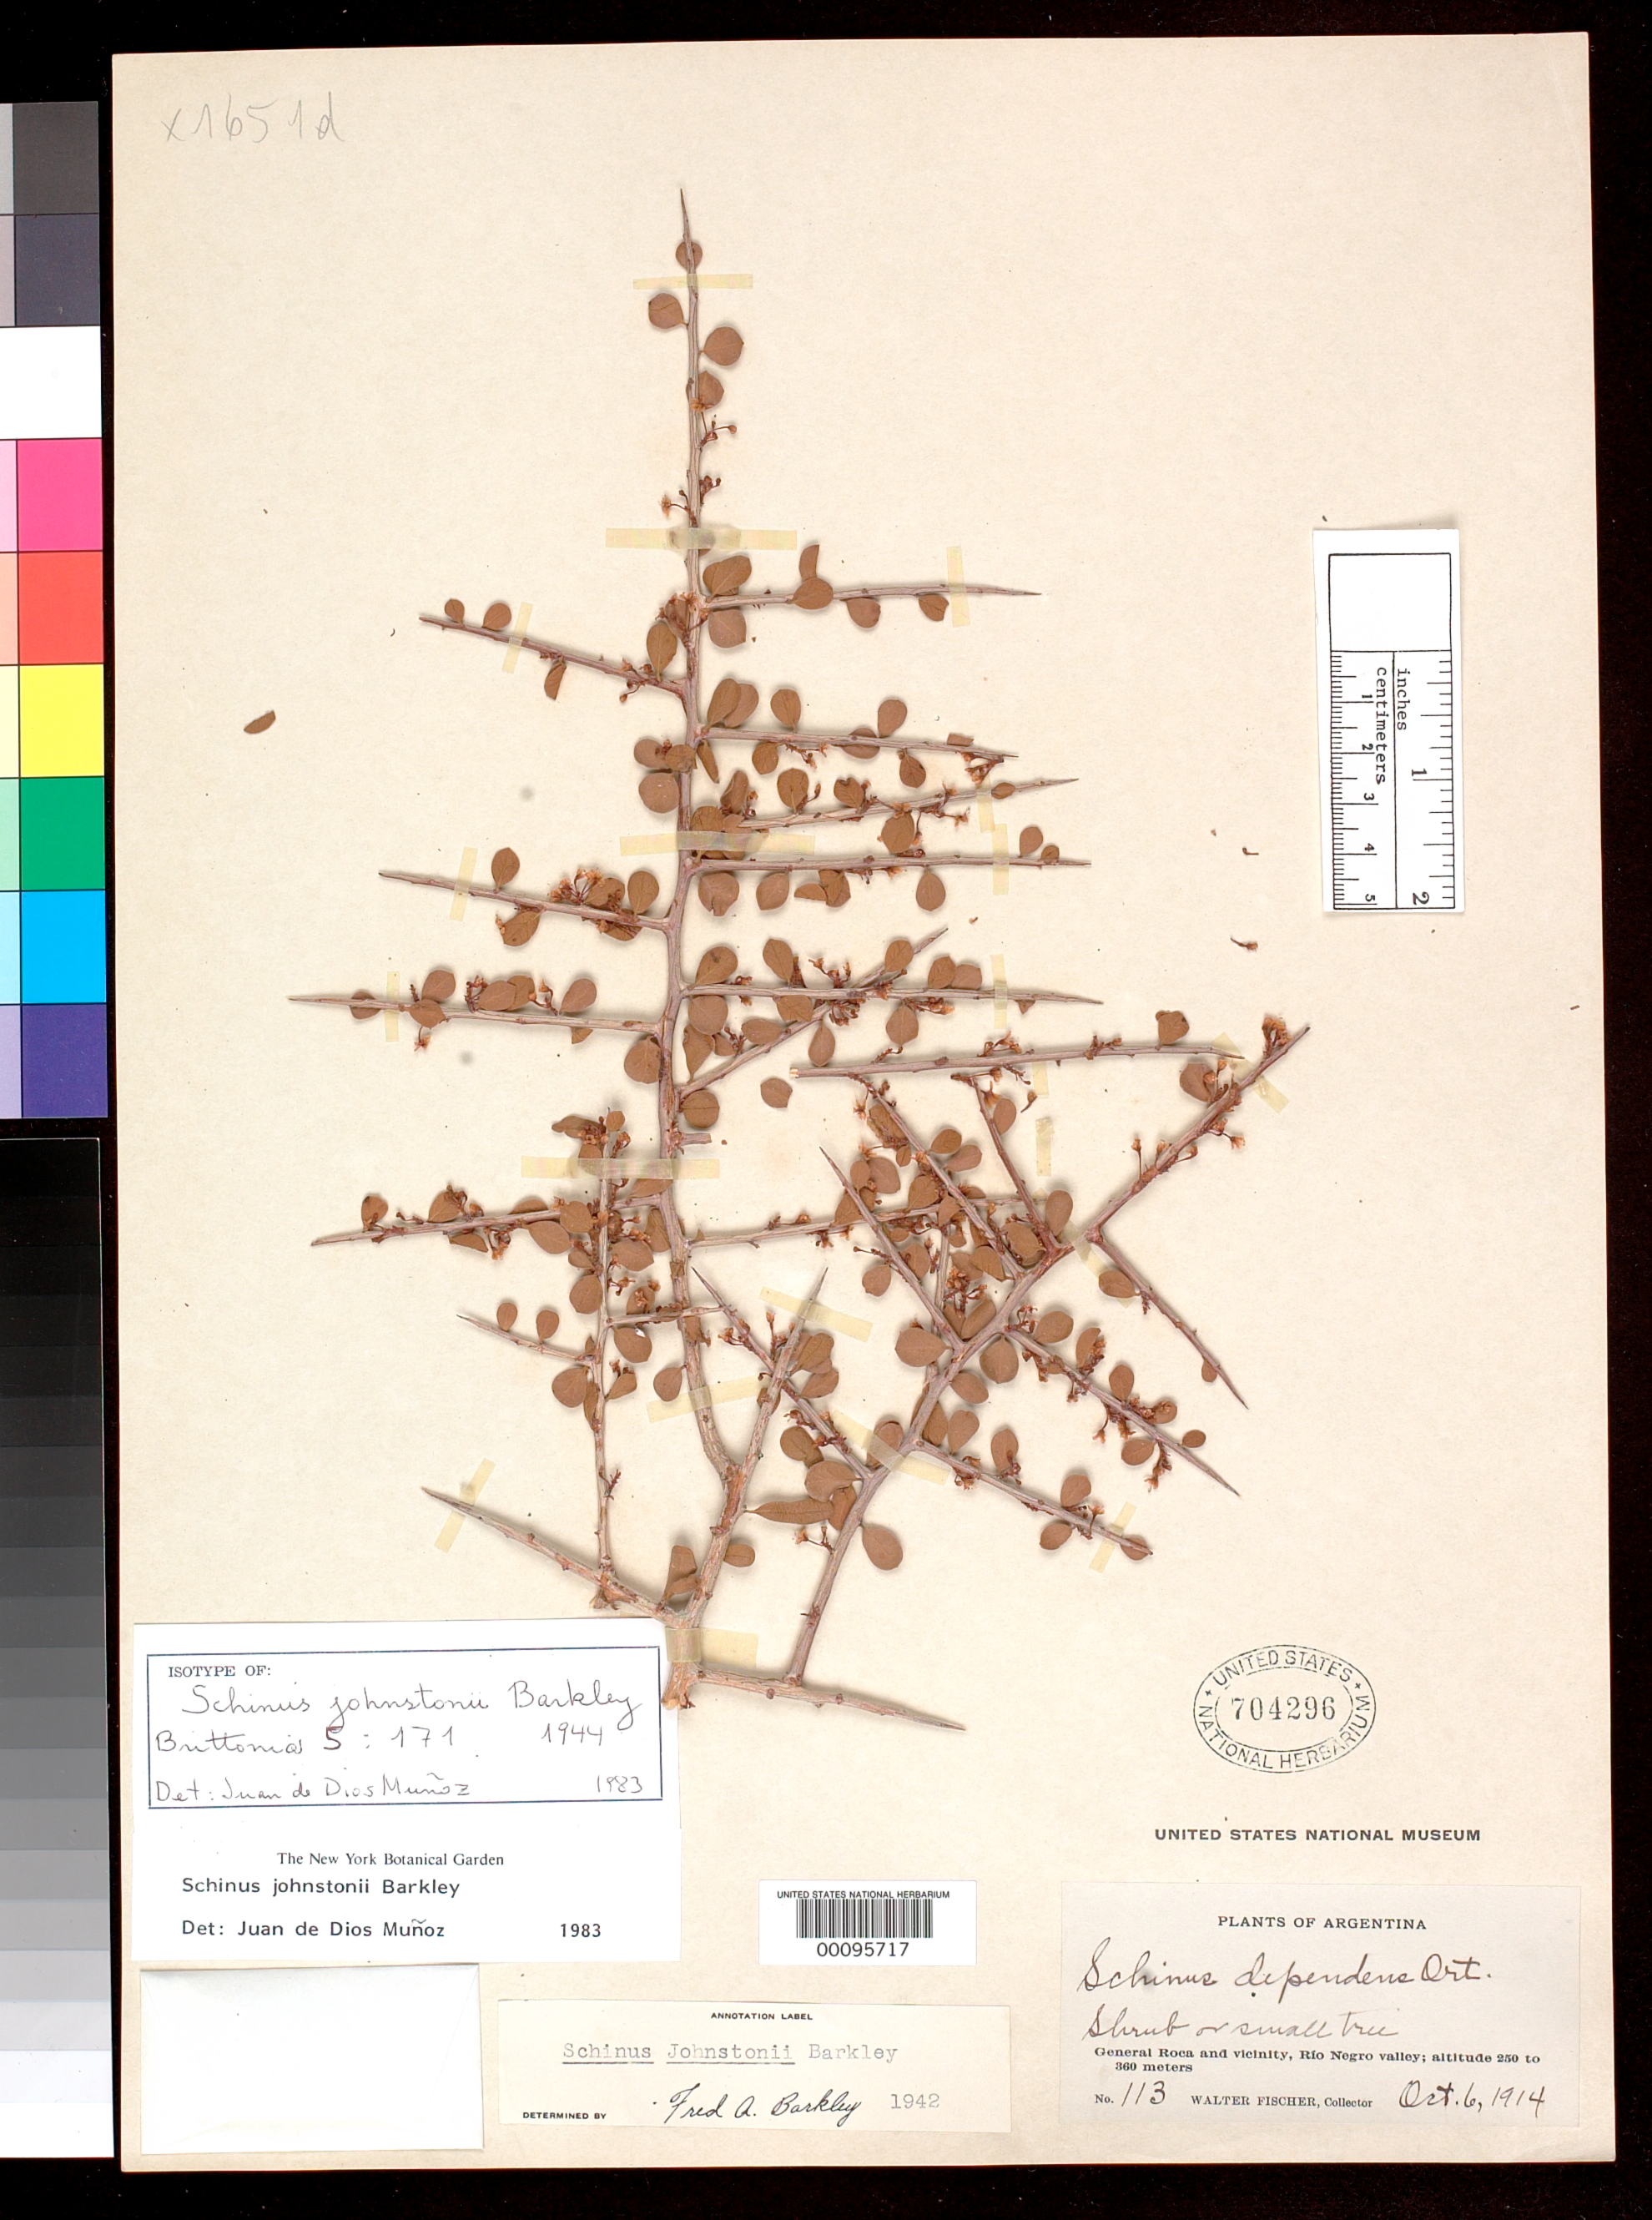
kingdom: Plantae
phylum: Tracheophyta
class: Magnoliopsida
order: Sapindales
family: Anacardiaceae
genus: Schinus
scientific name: Schinus johnstonii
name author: F.A. Barkley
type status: Isotype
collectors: W. Fischer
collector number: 113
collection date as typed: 06 Oct 1914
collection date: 1914-10-06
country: Argentina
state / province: Rio Negro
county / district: General Roca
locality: Rio Negro Valley, General Roca & vicinity.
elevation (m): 250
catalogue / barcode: US 704296